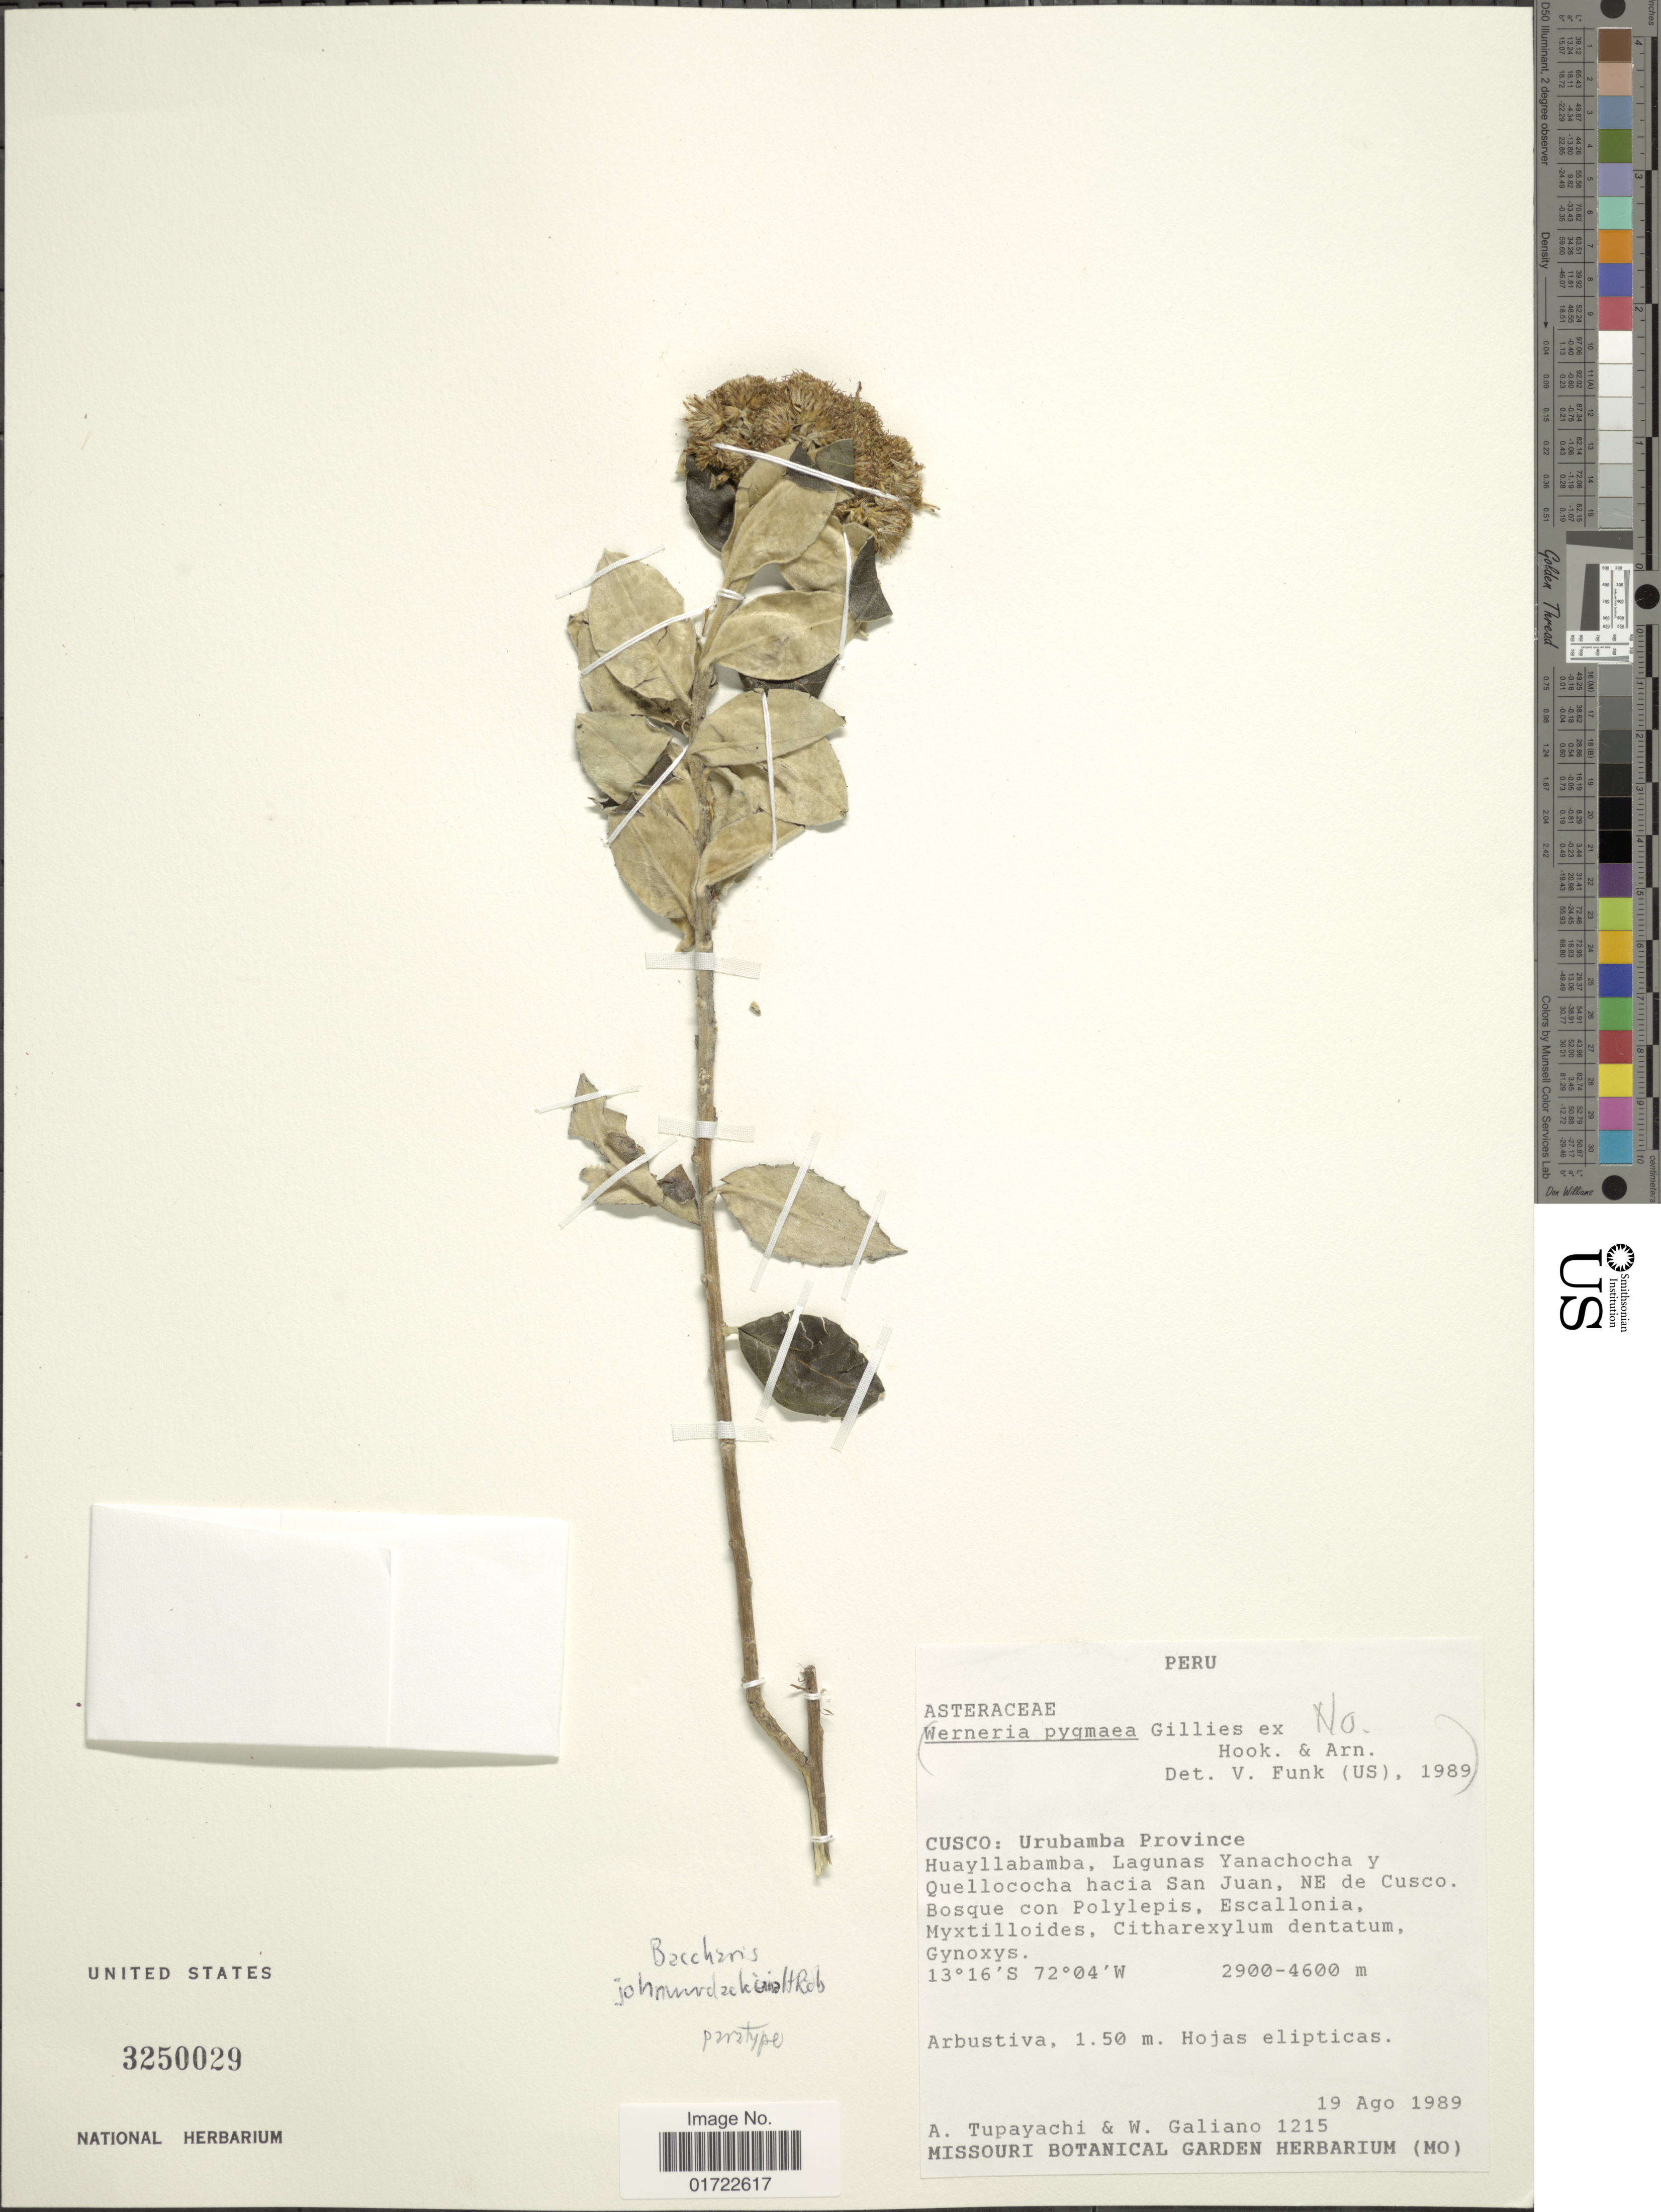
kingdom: Plantae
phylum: Tracheophyta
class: Magnoliopsida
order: Asterales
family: Asteraceae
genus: Baccharis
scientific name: Baccharis johnwurdackiana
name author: H. Rob.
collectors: A. Tupayachi H. & W. Galiano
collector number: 1215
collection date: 1989-08-19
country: Peru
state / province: Cusco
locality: Urubamba Province. Huayllabamba, Lagunas Yanachocha y Quellococha hacia San Juan, NE de Cusco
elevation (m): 2900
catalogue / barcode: US 3250029